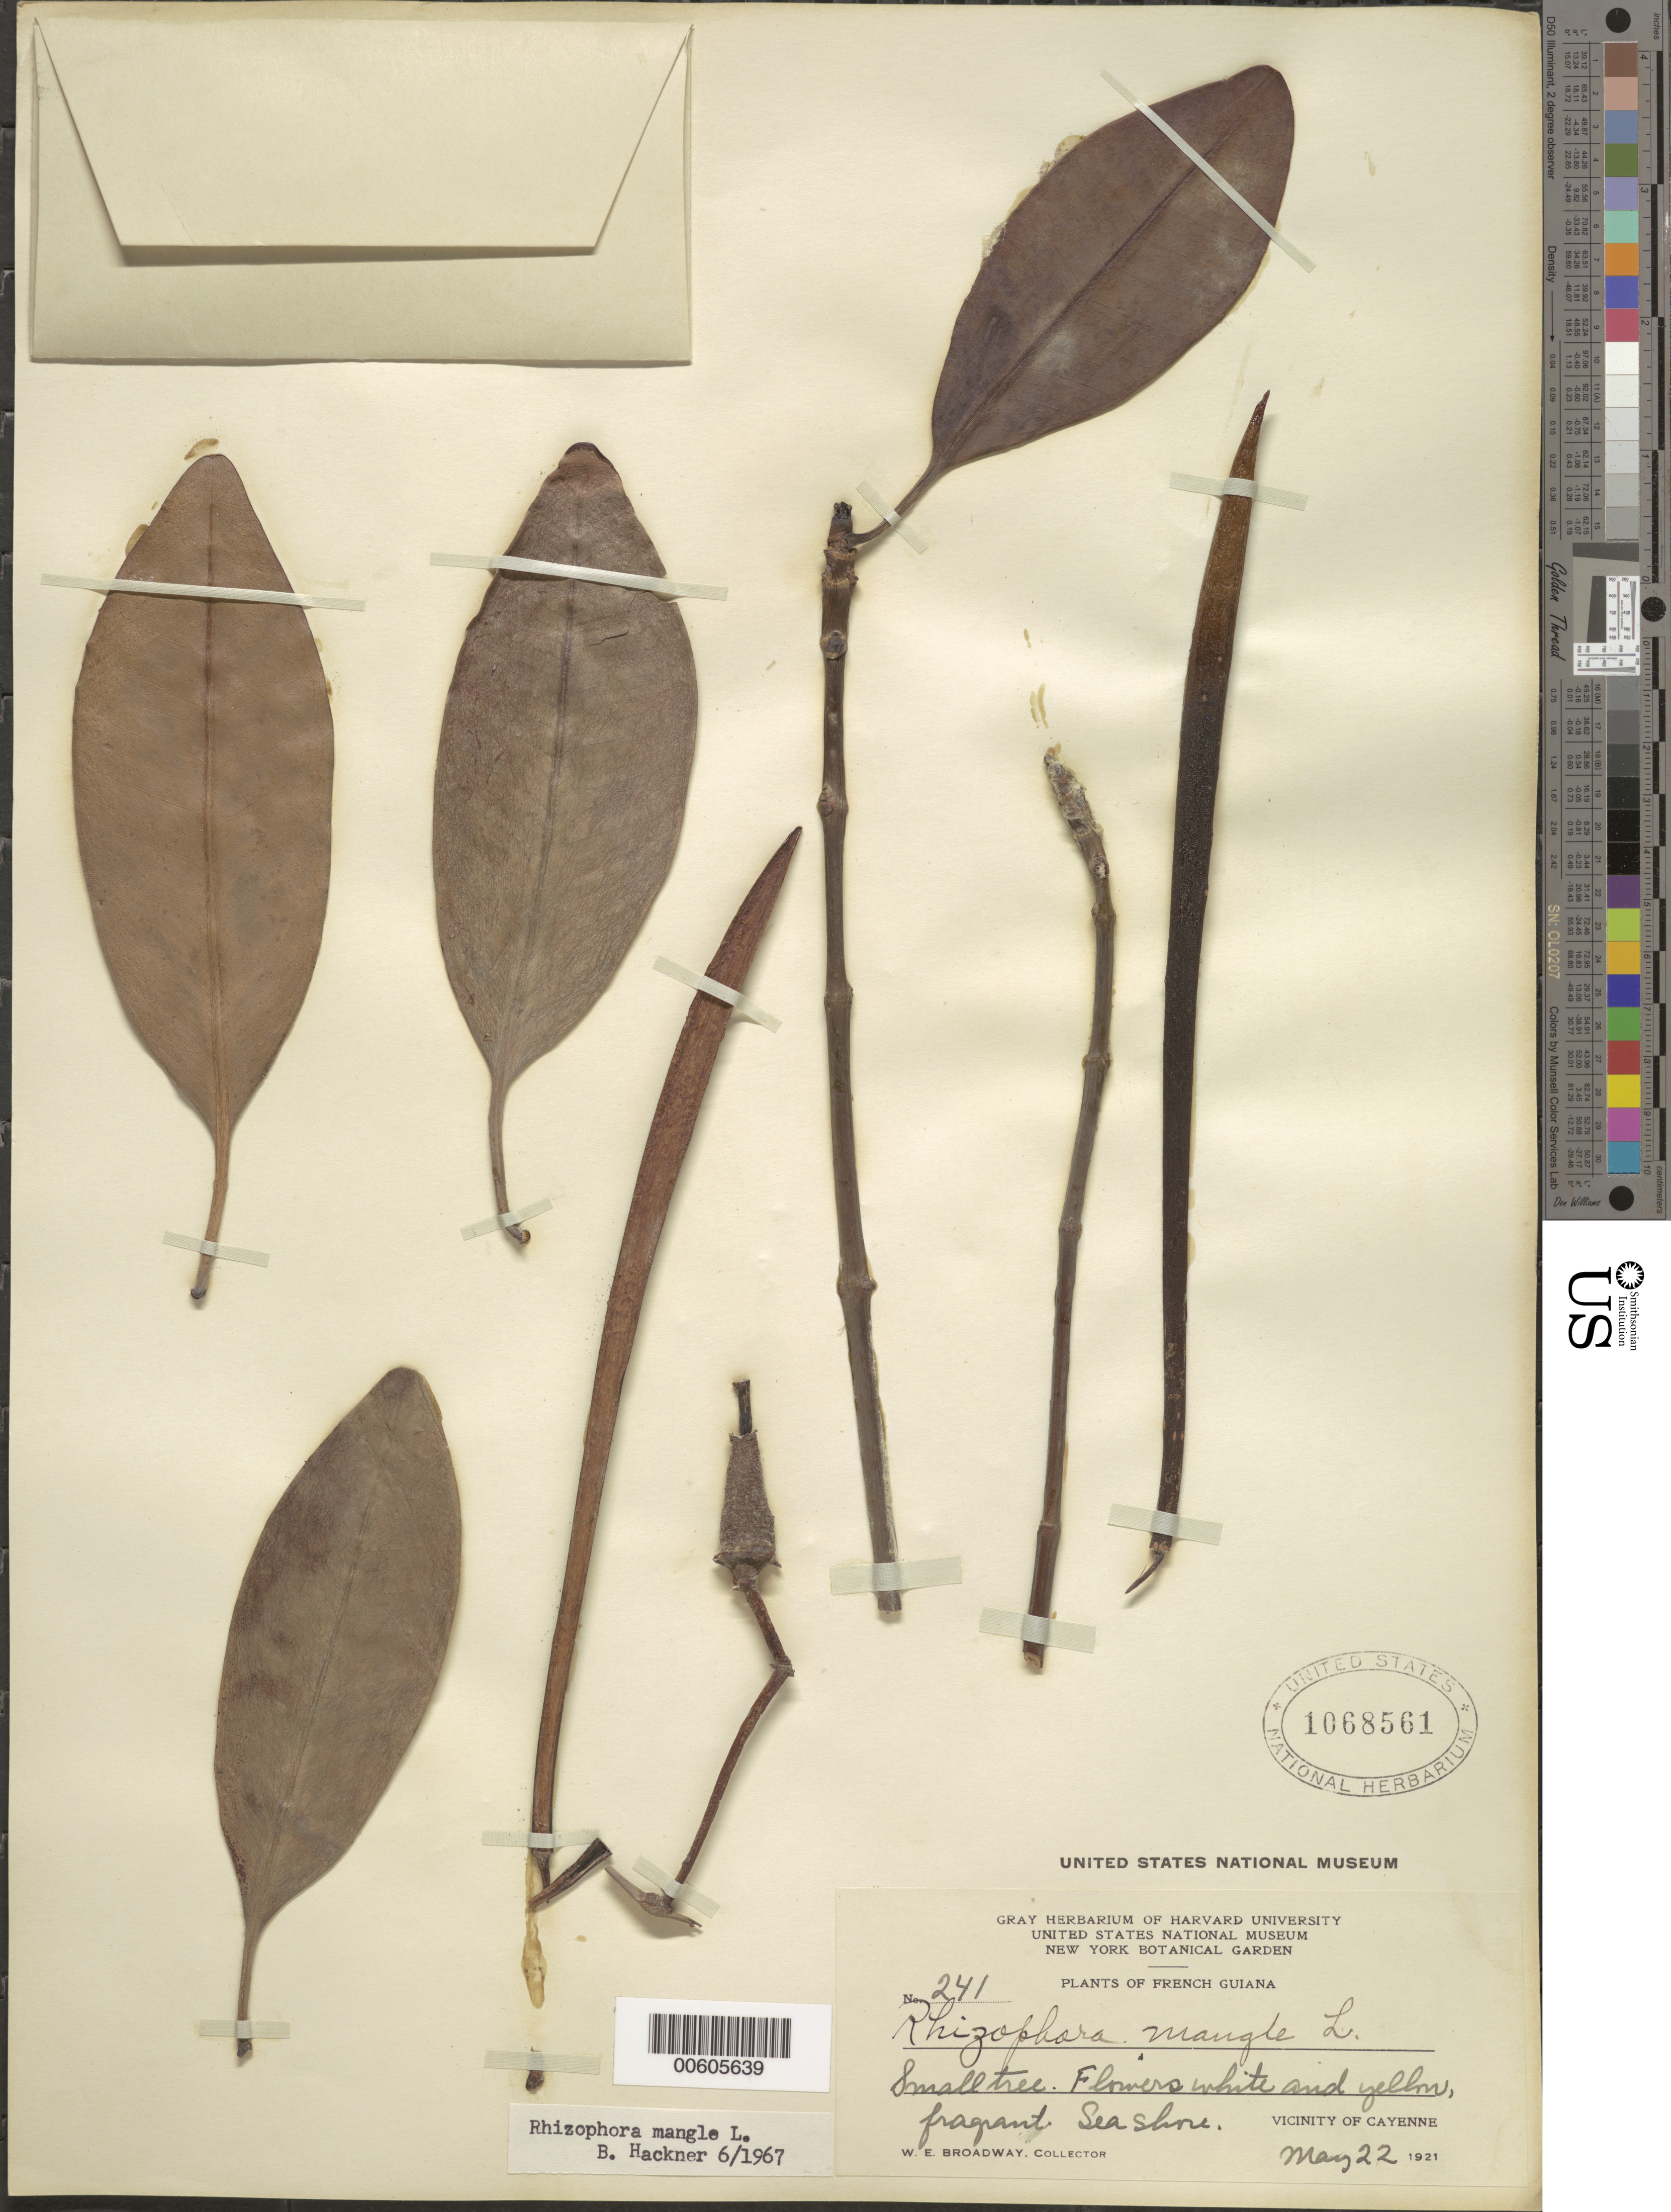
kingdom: Plantae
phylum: Tracheophyta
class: Magnoliopsida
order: Malpighiales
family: Rhizophoraceae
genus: Rhizophora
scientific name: Rhizophora mangle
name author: L.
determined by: Hackner, B.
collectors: W. E. Broadway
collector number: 241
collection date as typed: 22-May-21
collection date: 1921-05-22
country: French Guiana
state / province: Cayenne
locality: Cayenne, vic.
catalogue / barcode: US 1068561